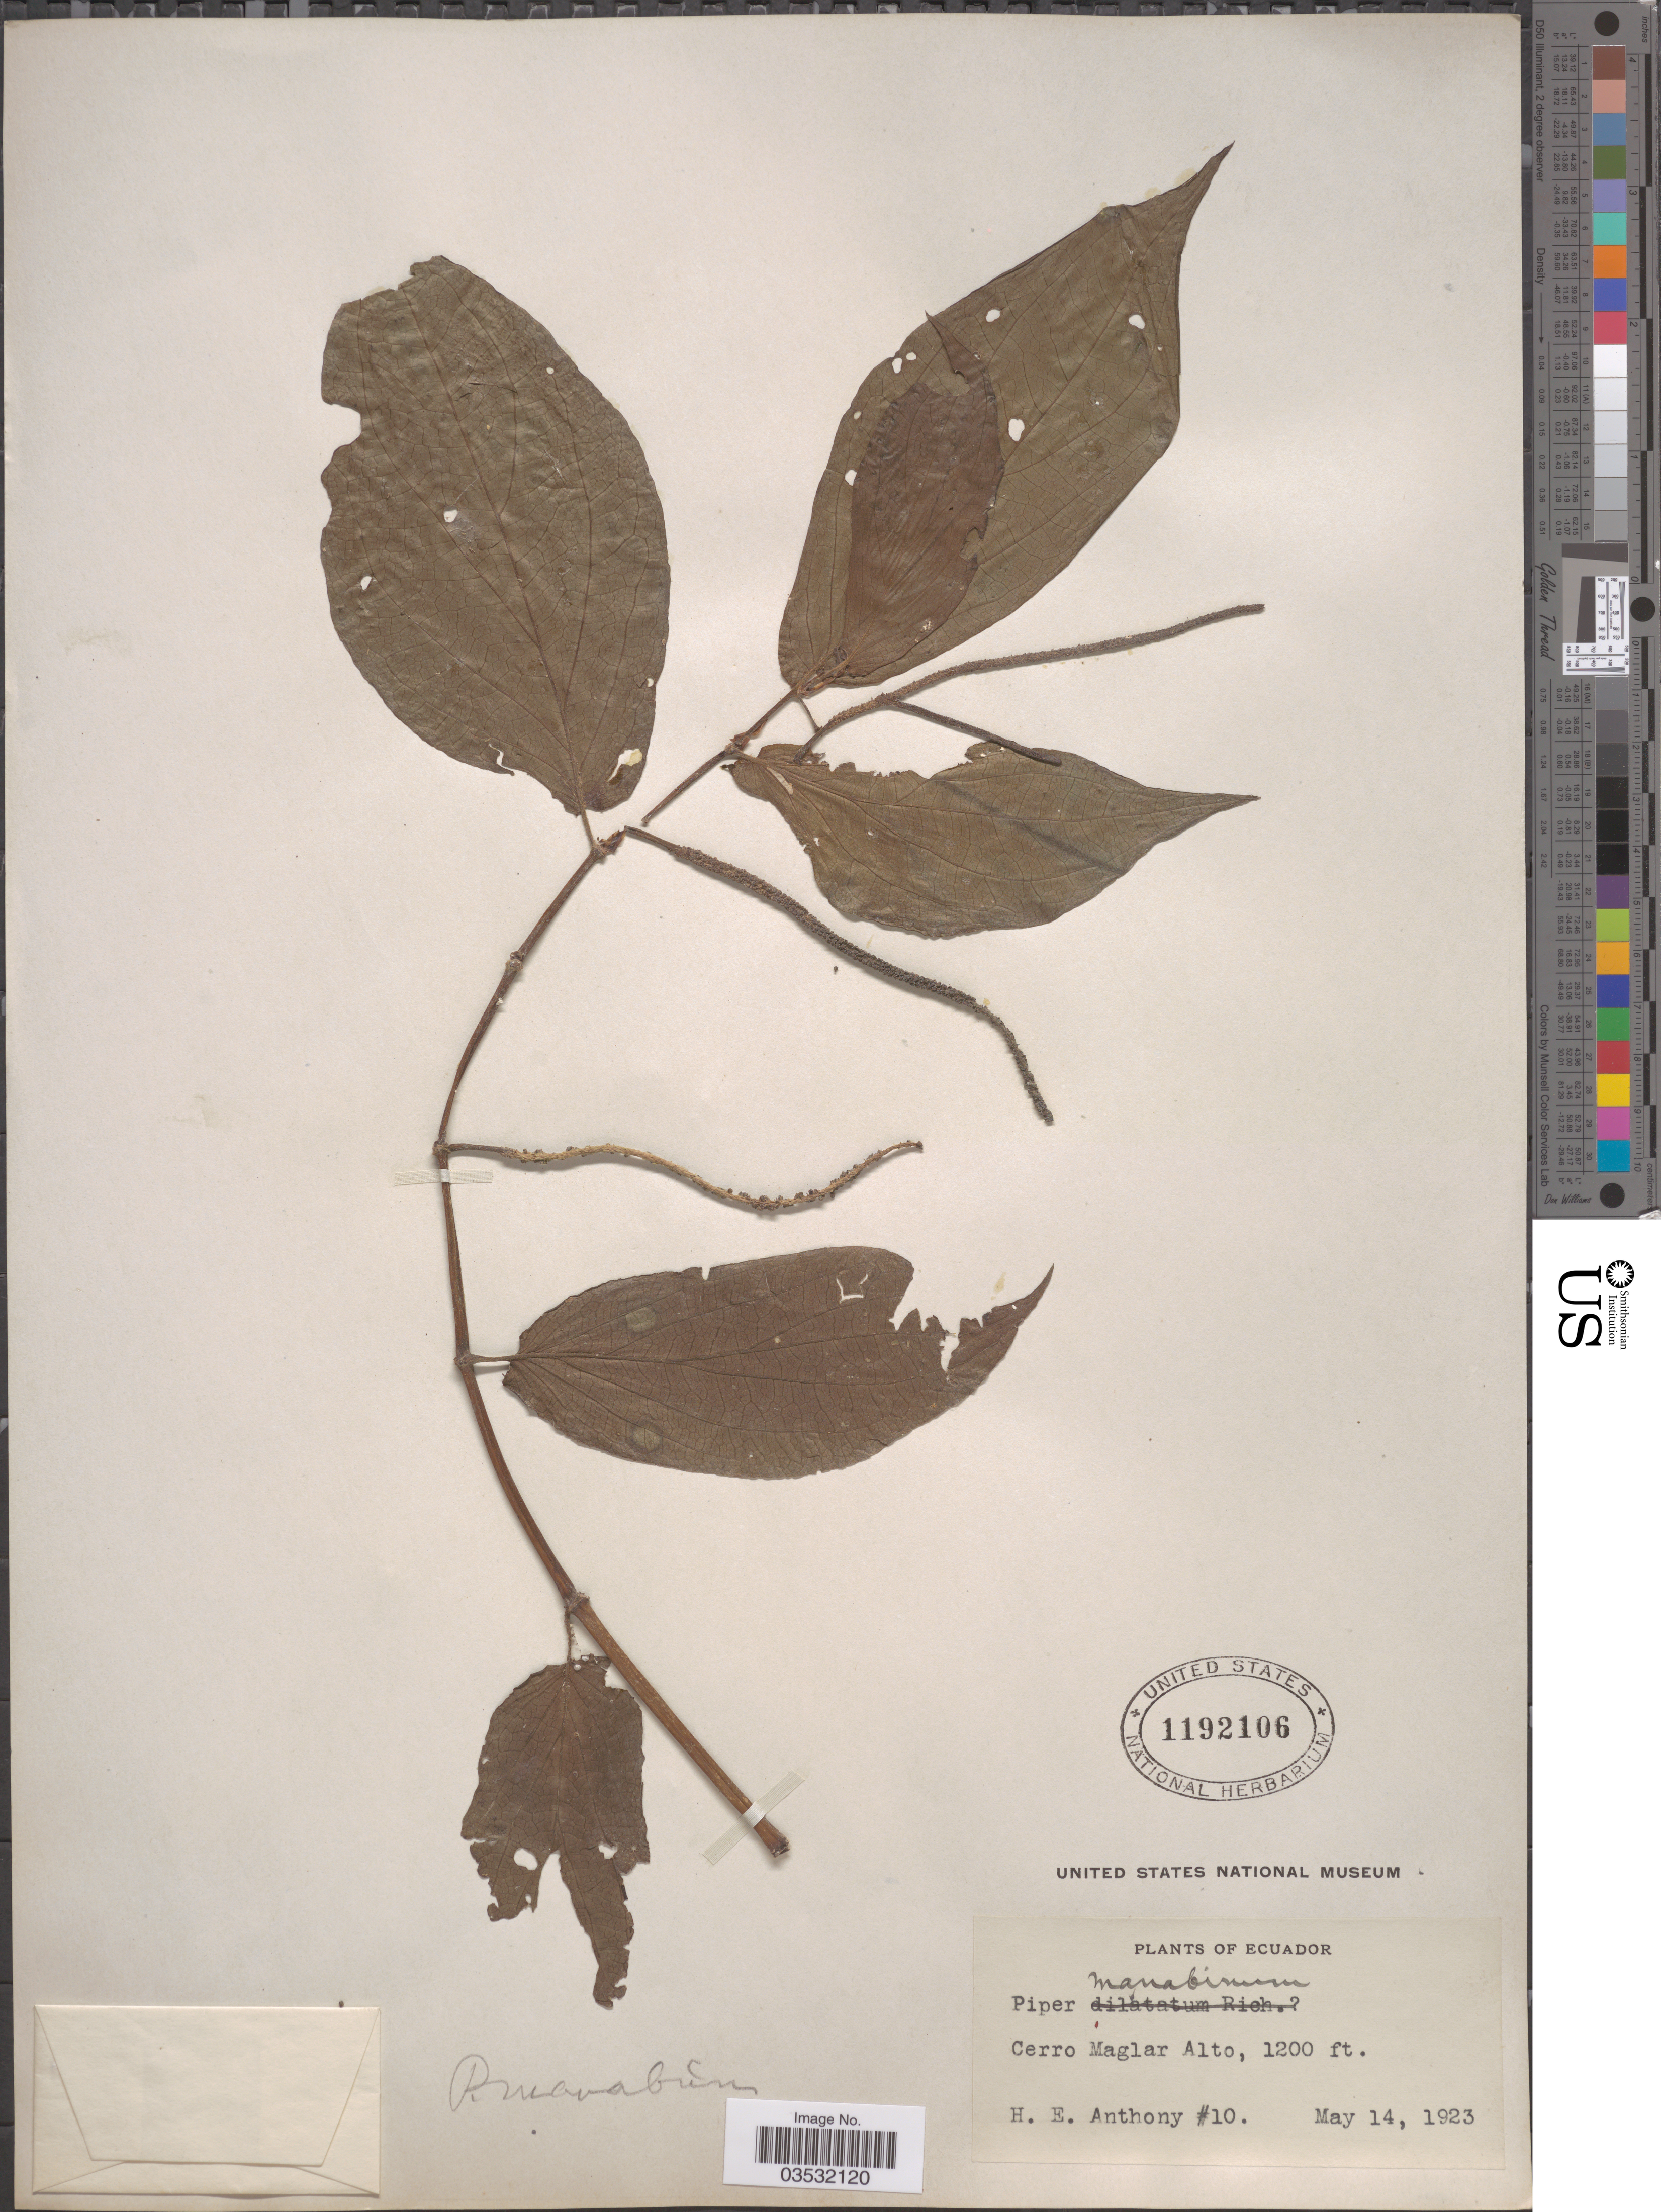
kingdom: Plantae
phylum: Tracheophyta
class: Magnoliopsida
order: Piperales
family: Piperaceae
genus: Piper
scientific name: Piper manabinum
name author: C. DC.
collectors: H. E. Anthony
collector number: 10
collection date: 1923-05-14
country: Ecuador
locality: Cerro Maglar Alto.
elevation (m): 366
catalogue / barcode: US 1192106